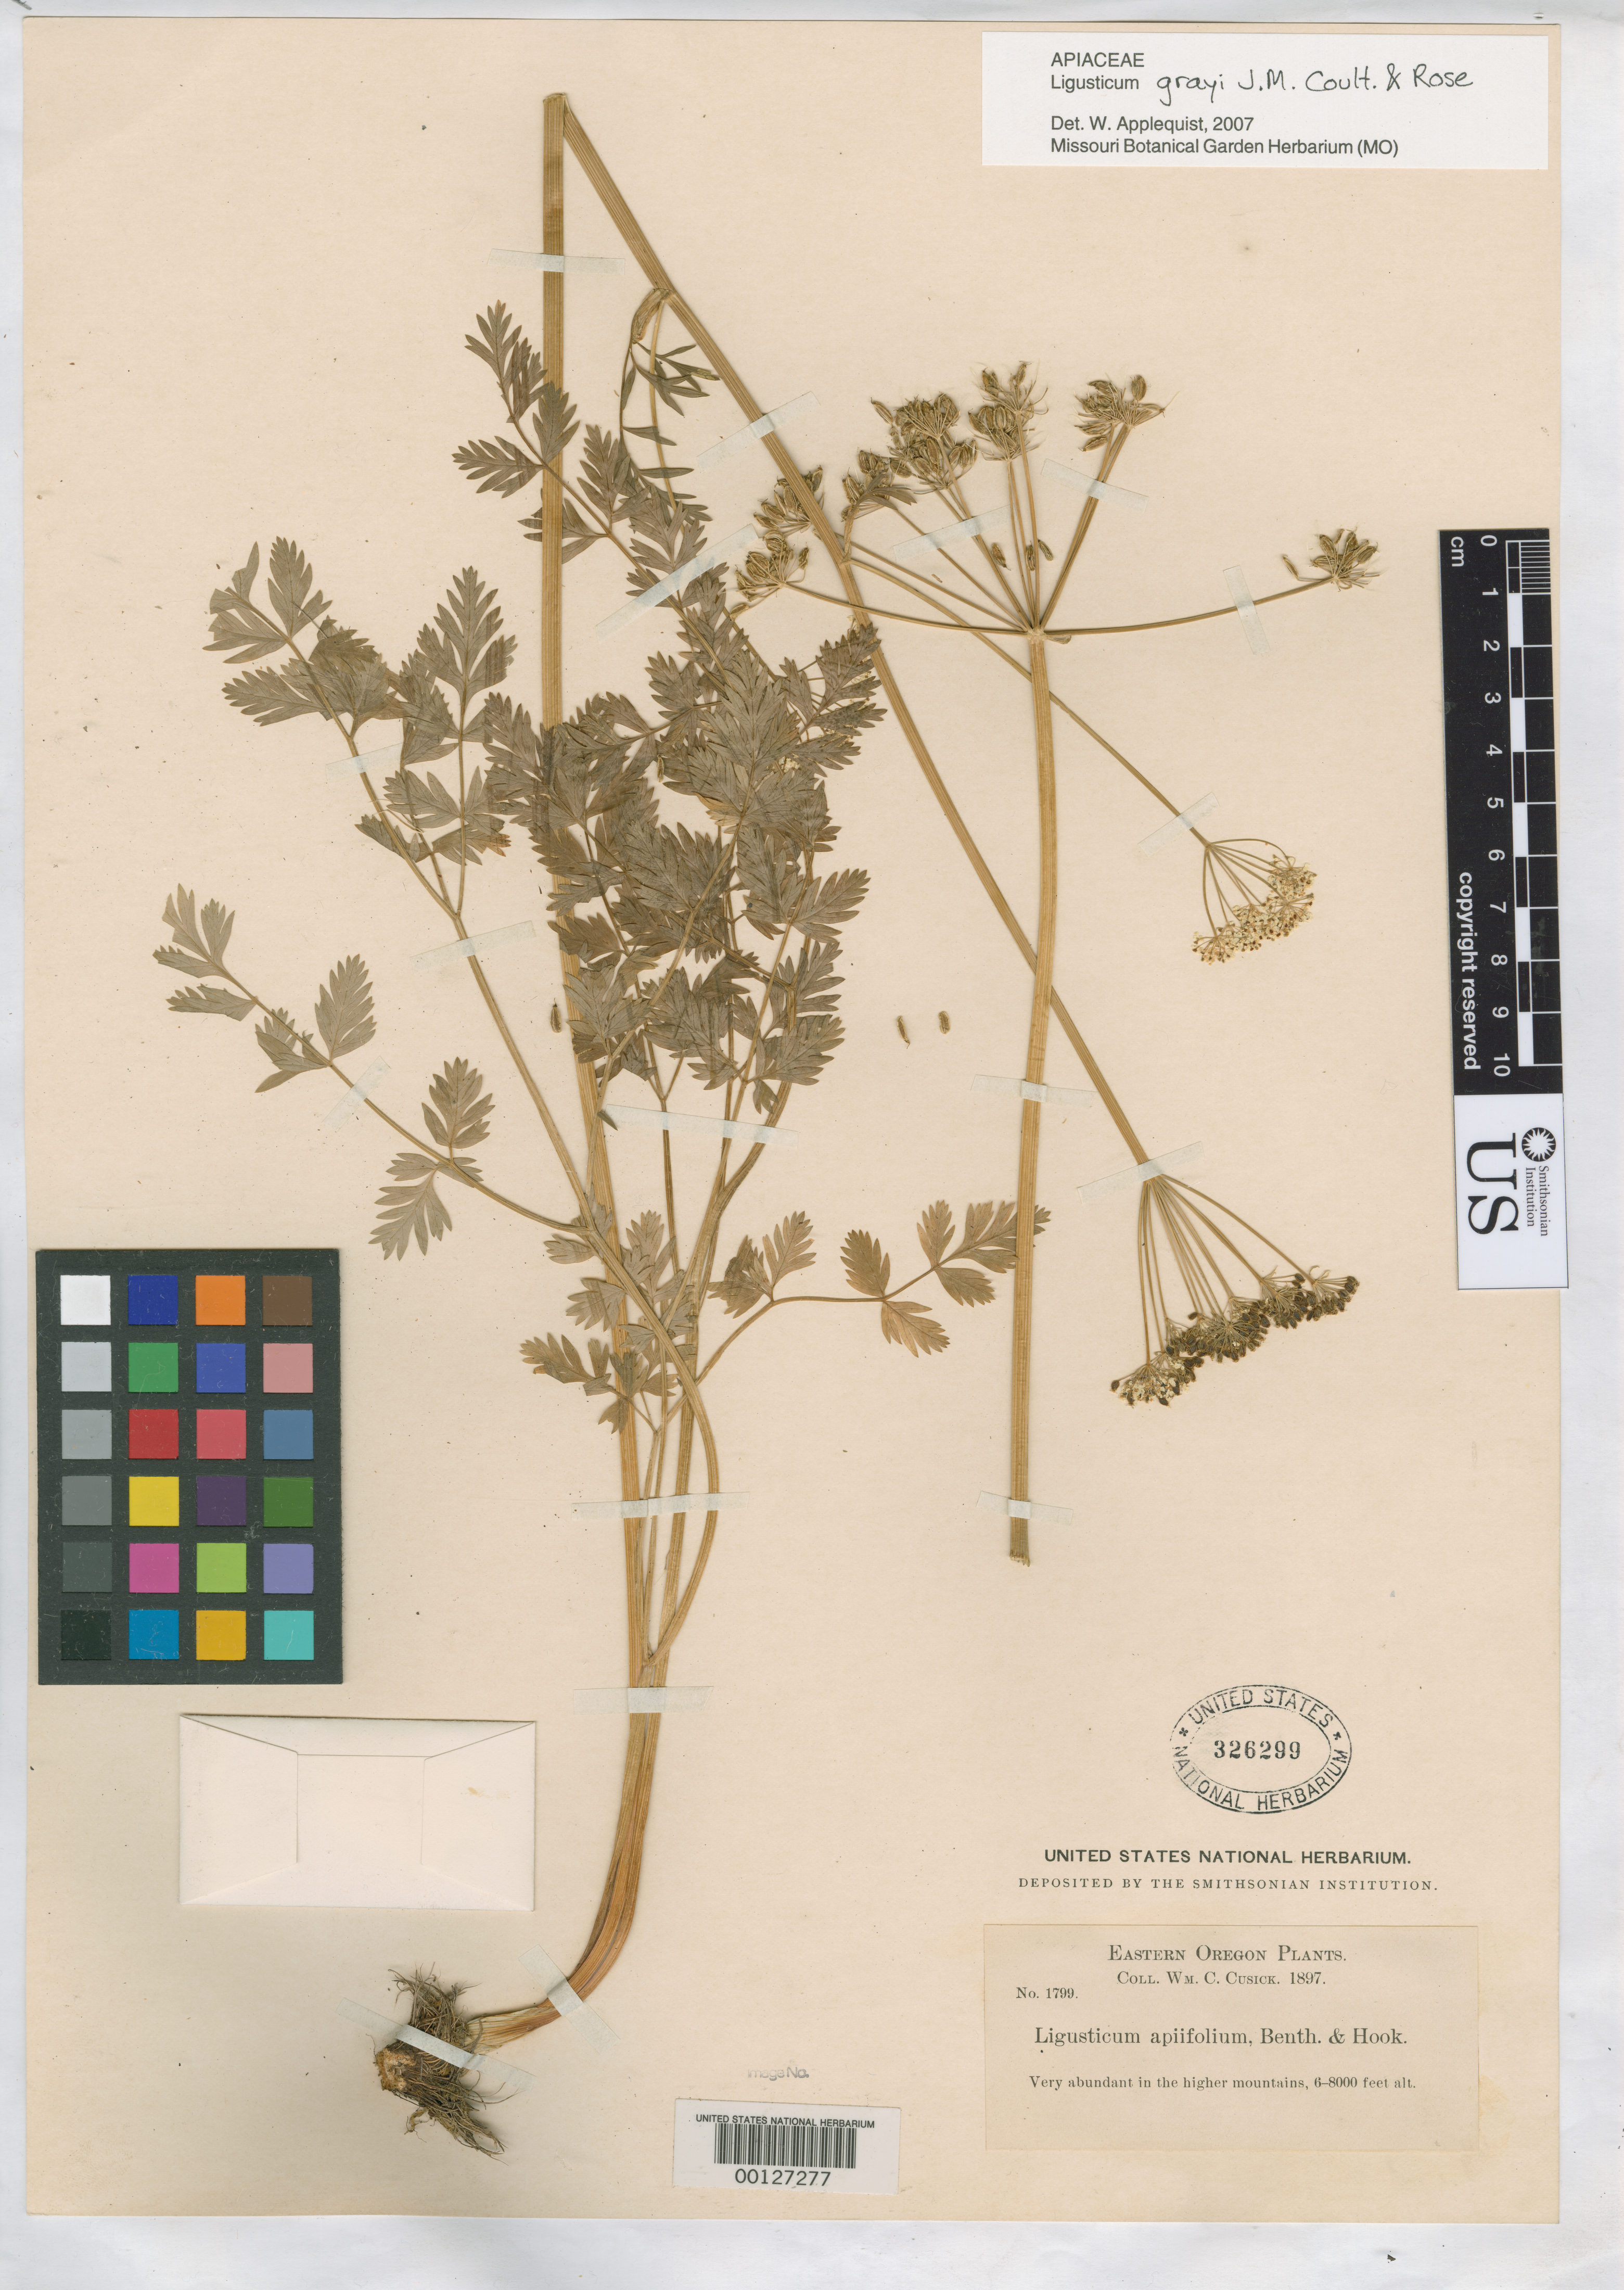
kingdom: Plantae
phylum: Tracheophyta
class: Magnoliopsida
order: Apiales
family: Apiaceae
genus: Ligusticum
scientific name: Ligusticum cusickii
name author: J.M. Coult. & Rose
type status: Type Collection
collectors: W. C. Cusick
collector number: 1799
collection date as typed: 1897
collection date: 1897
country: United States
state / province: Oregon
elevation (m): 1829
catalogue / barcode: US 326299